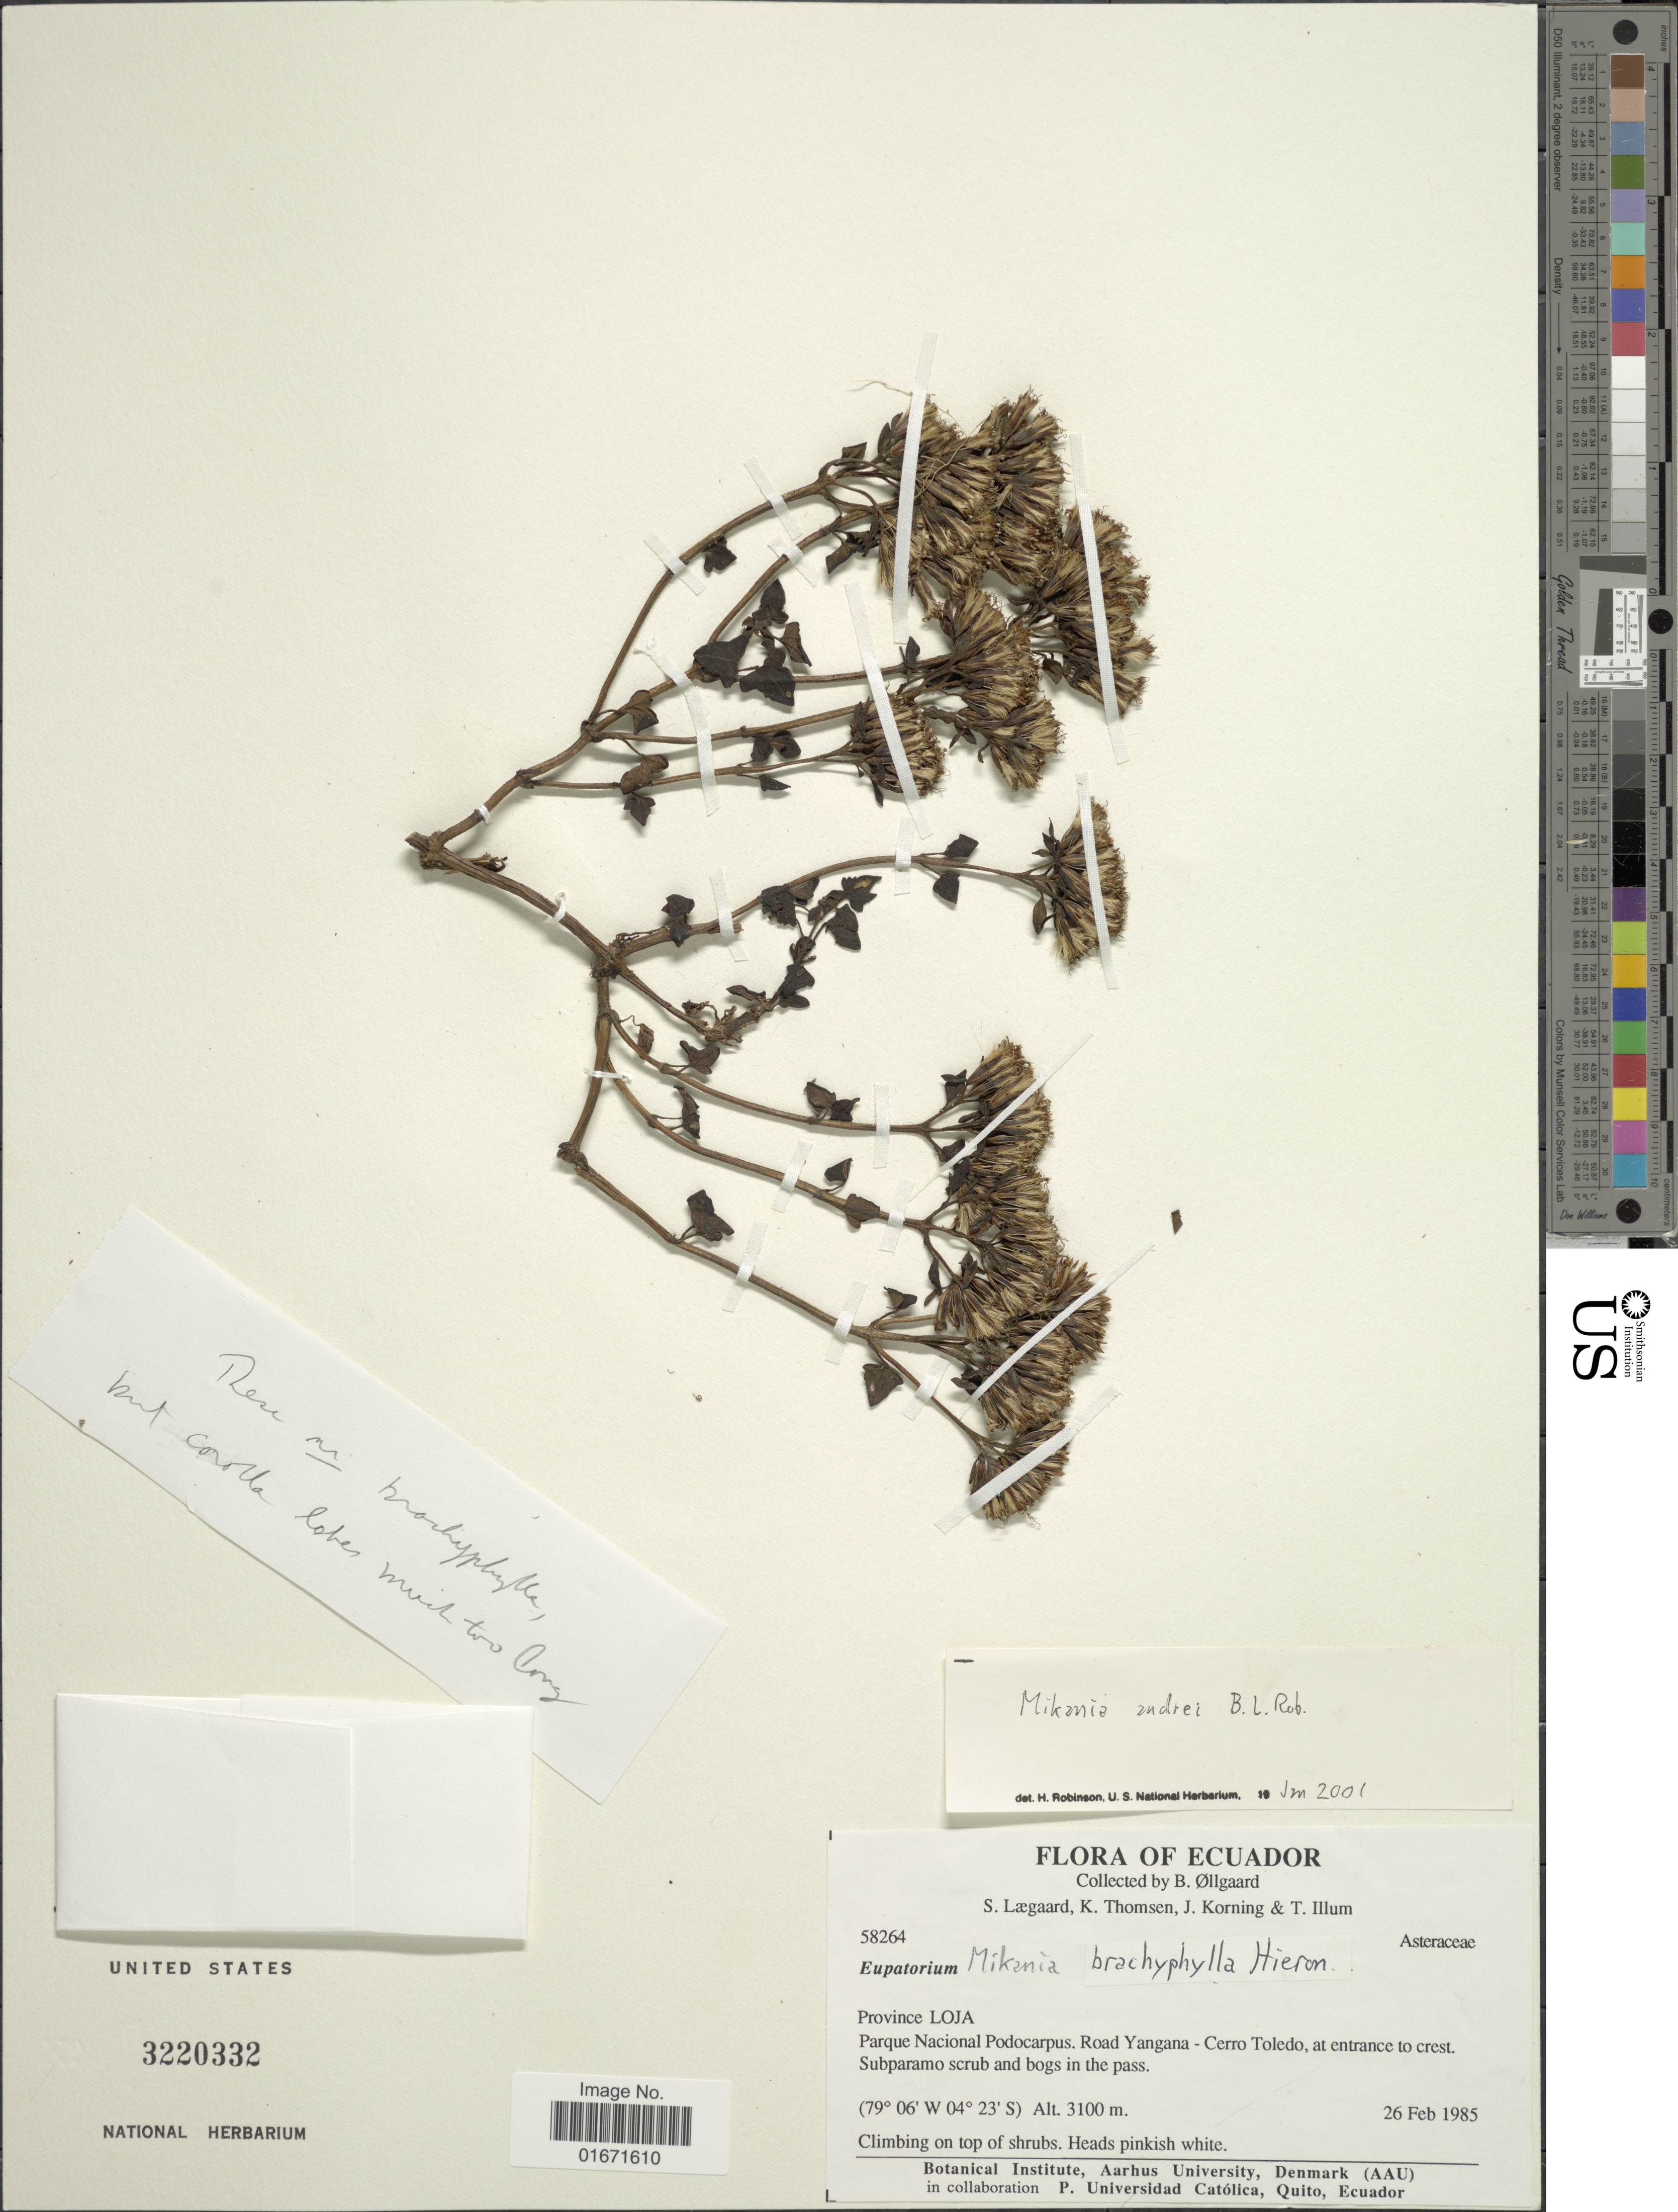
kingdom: Plantae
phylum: Tracheophyta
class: Magnoliopsida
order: Asterales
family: Asteraceae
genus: Mikania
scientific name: Mikania andrei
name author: B.L. Rob.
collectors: B. Øllgaard, S. Lægaard, K. Thomsen, J. Korning & T. Illum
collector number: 58264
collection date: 1985-02-26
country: Ecuador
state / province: Loja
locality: Province Loja. Parque Nacional Podocarpus. Road Yangana - Cerro Toledo, at entrance to crest. Subparamo scrub and bogs in the pass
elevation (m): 3100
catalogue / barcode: US 3220332